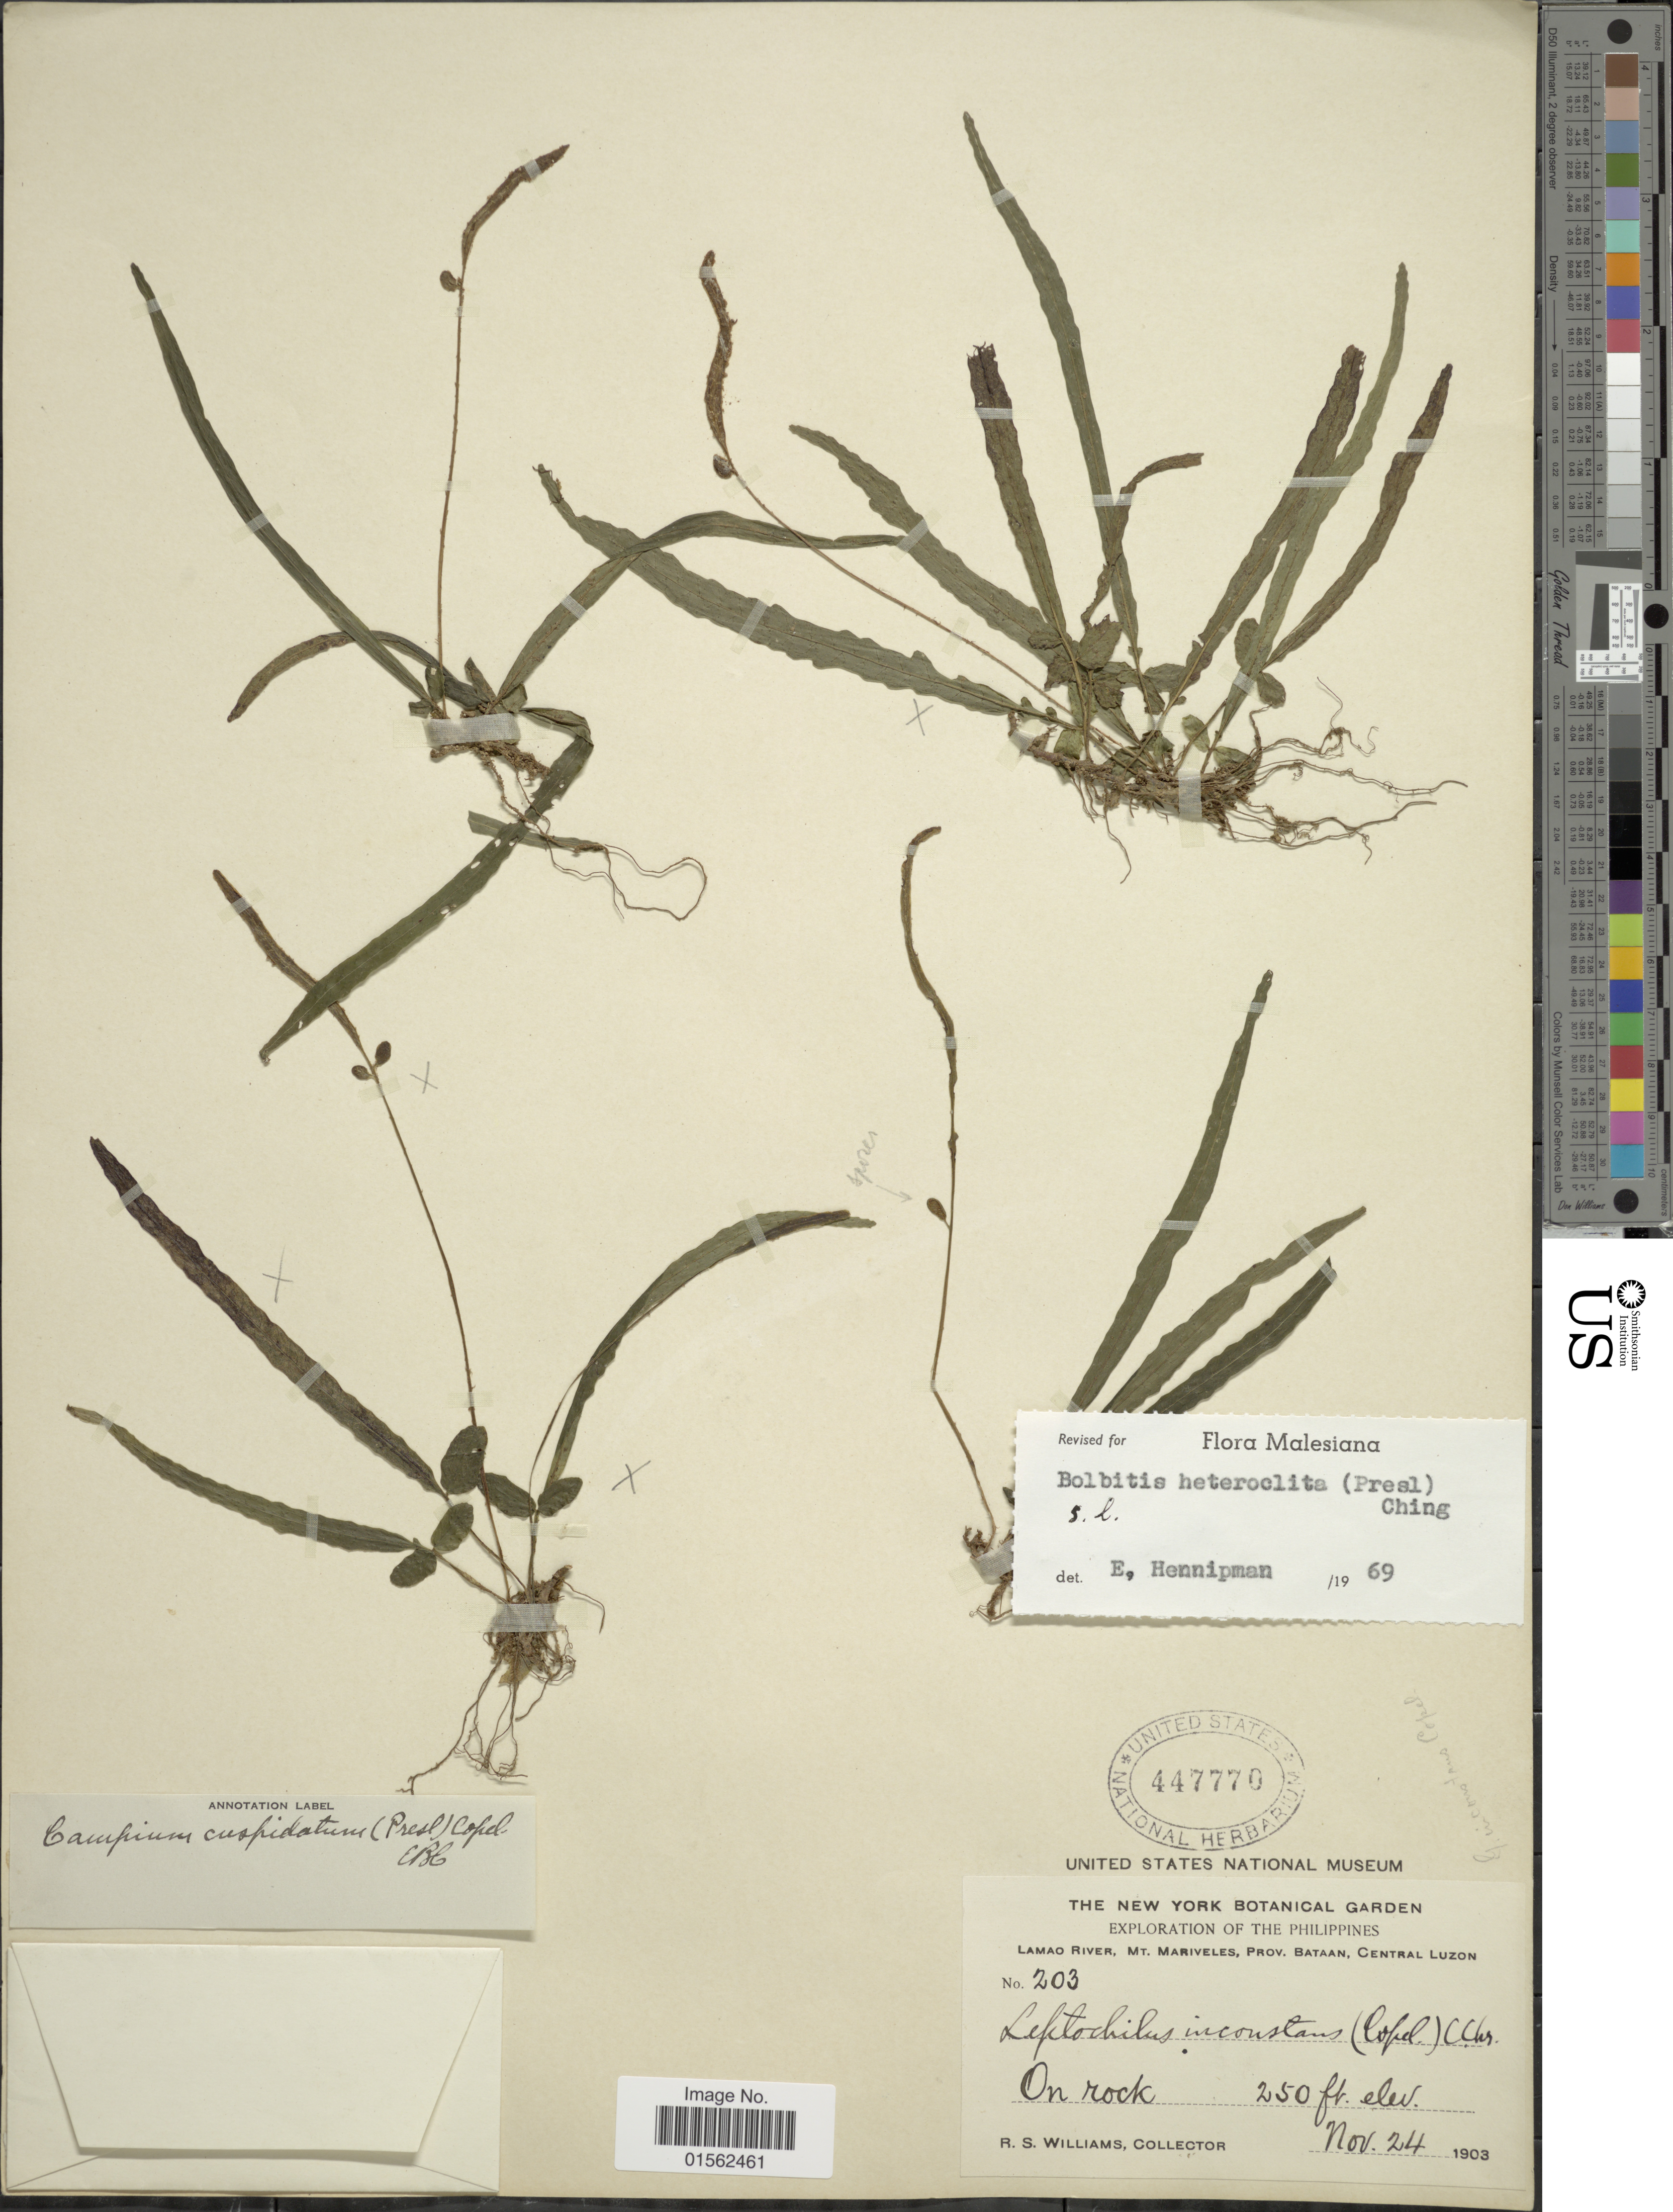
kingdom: Plantae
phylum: Tracheophyta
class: Polypodiopsida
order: Polypodiales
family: Dryopteridaceae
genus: Bolbitis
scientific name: Bolbitis heteroclita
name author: (C. Presl) Ching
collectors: R. S. Williams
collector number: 203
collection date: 1903-11-24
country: Philippines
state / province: Central Luzon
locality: Lamao River, Mt. Mariveles, Prov. Bataan, on rock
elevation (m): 76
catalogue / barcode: US 447770